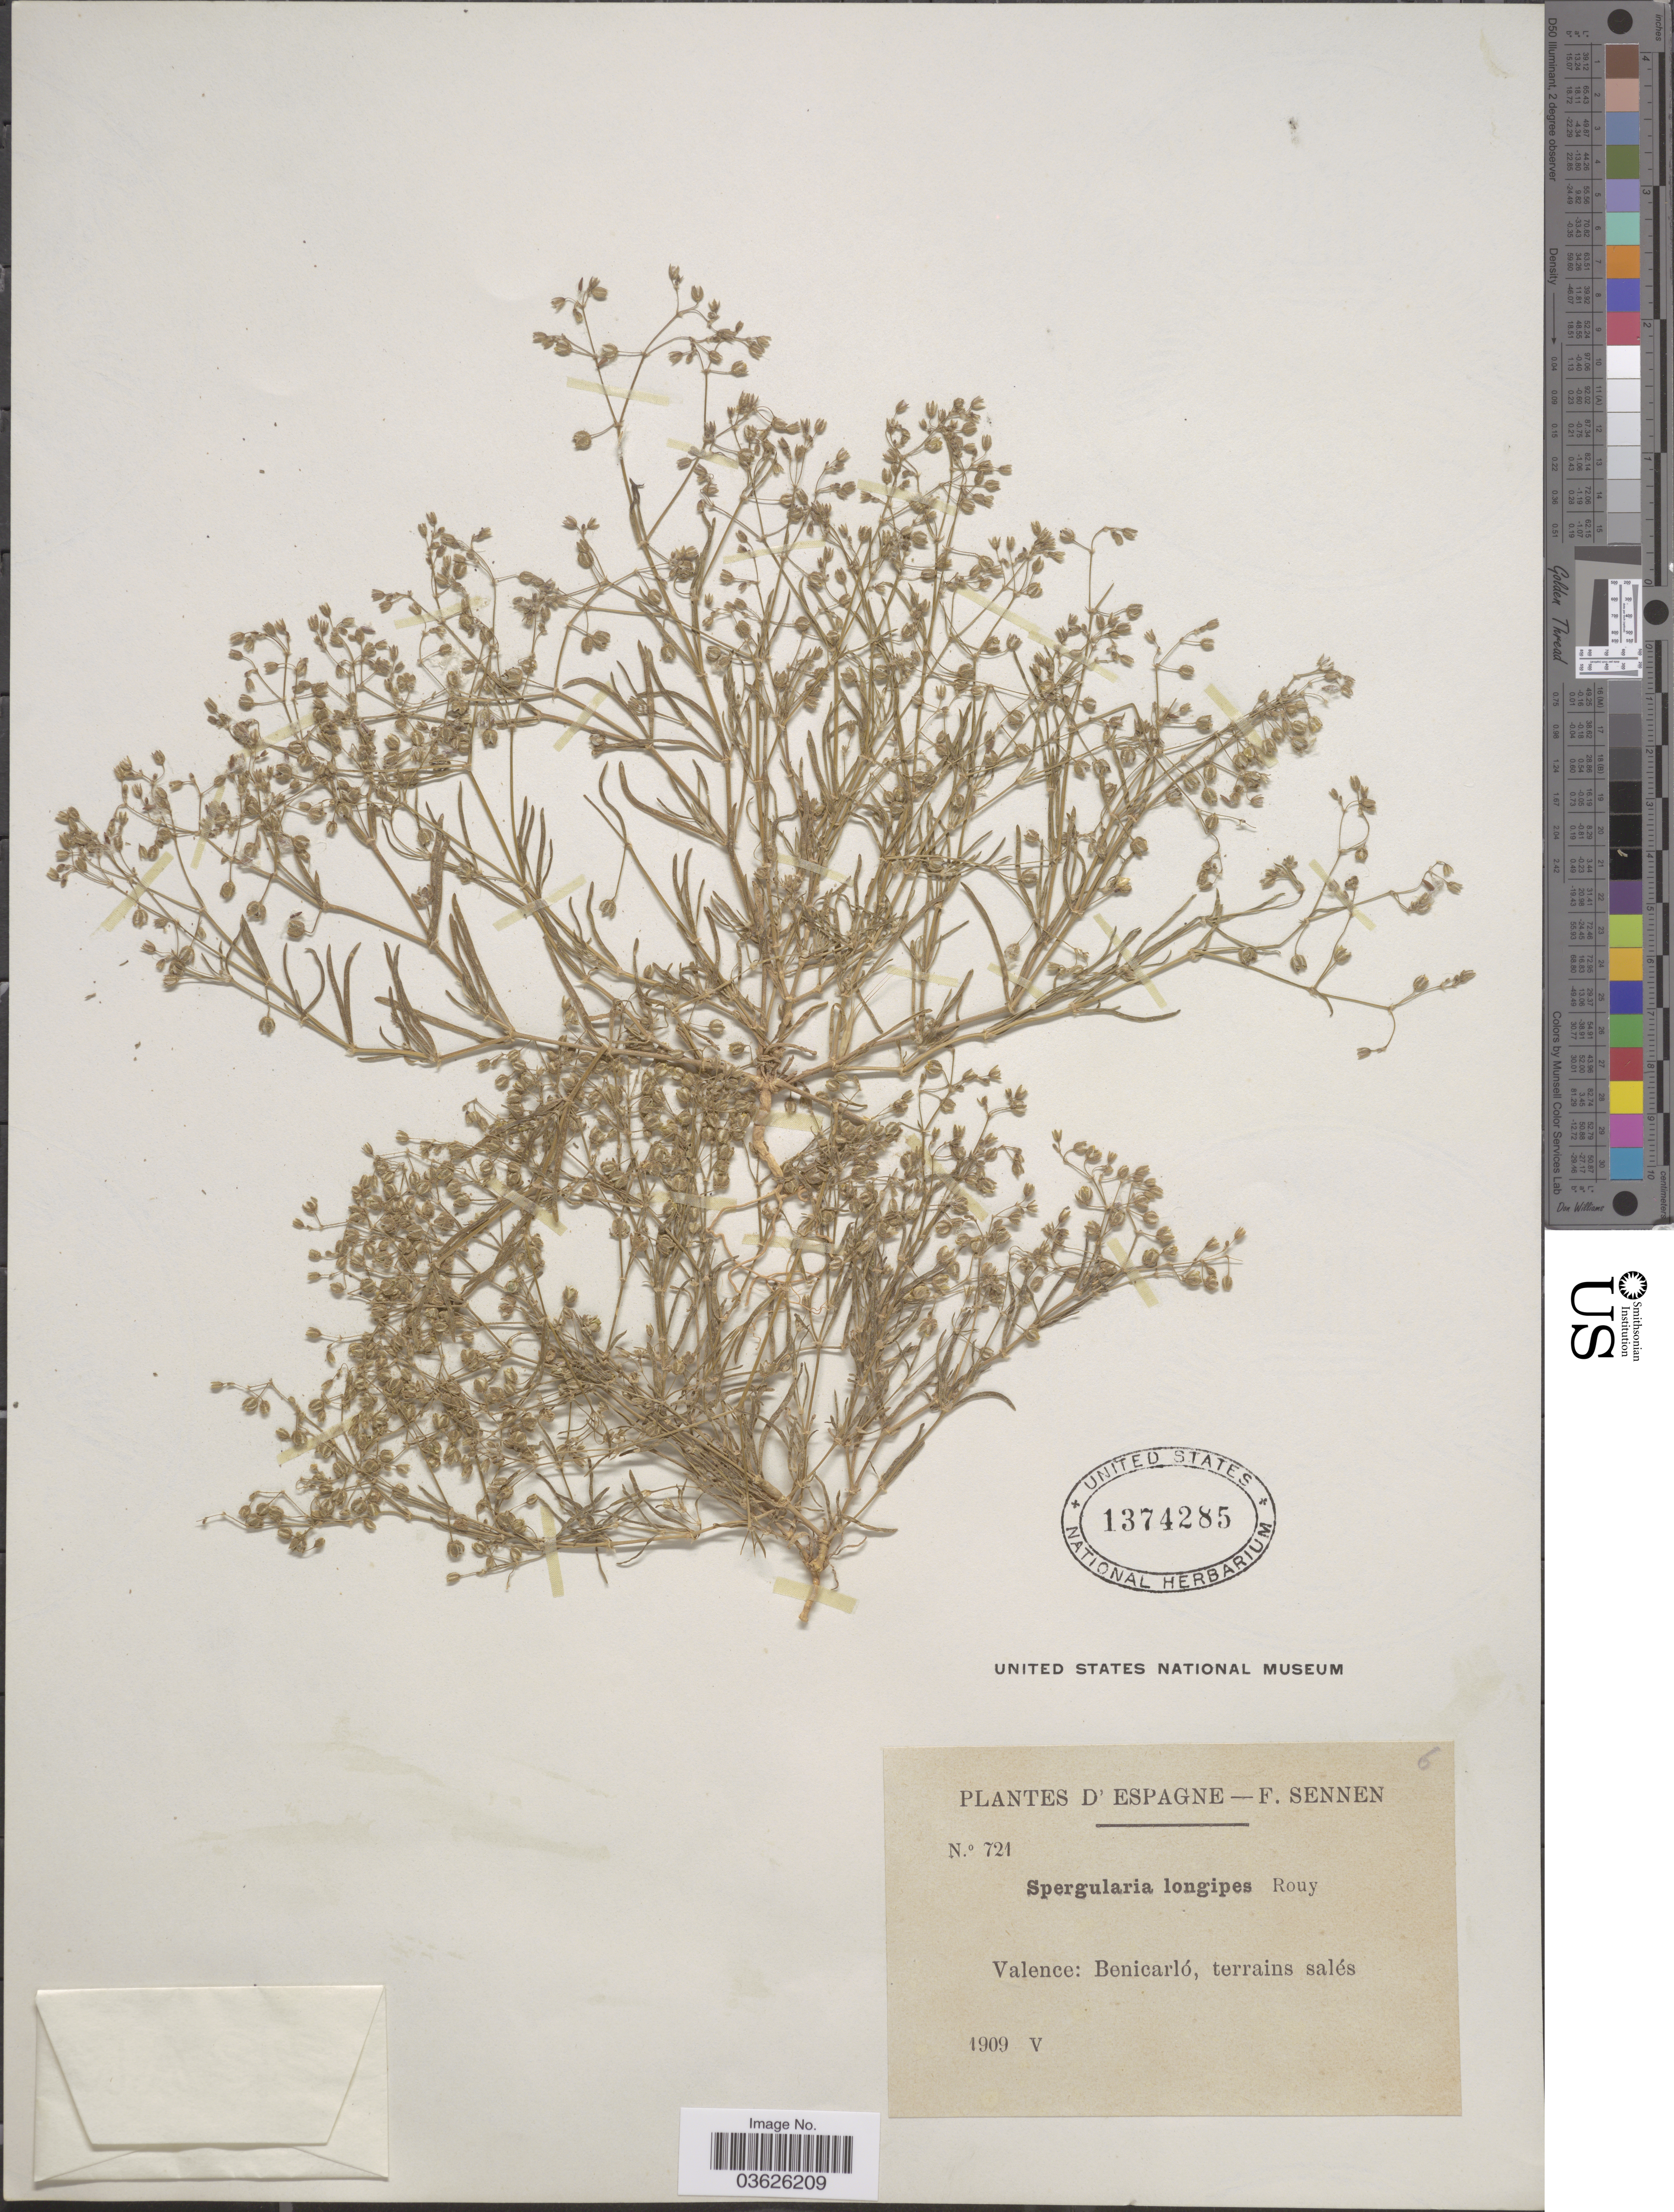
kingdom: Plantae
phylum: Tracheophyta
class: Magnoliopsida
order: Caryophyllales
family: Caryophyllaceae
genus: Spergularia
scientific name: Spergularia longipes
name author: Rouy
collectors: E. Sennen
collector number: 721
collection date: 1909-05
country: Spain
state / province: Valenciana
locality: Espagne. Valence: Benicarló, terrains salés.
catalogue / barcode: US 1374285